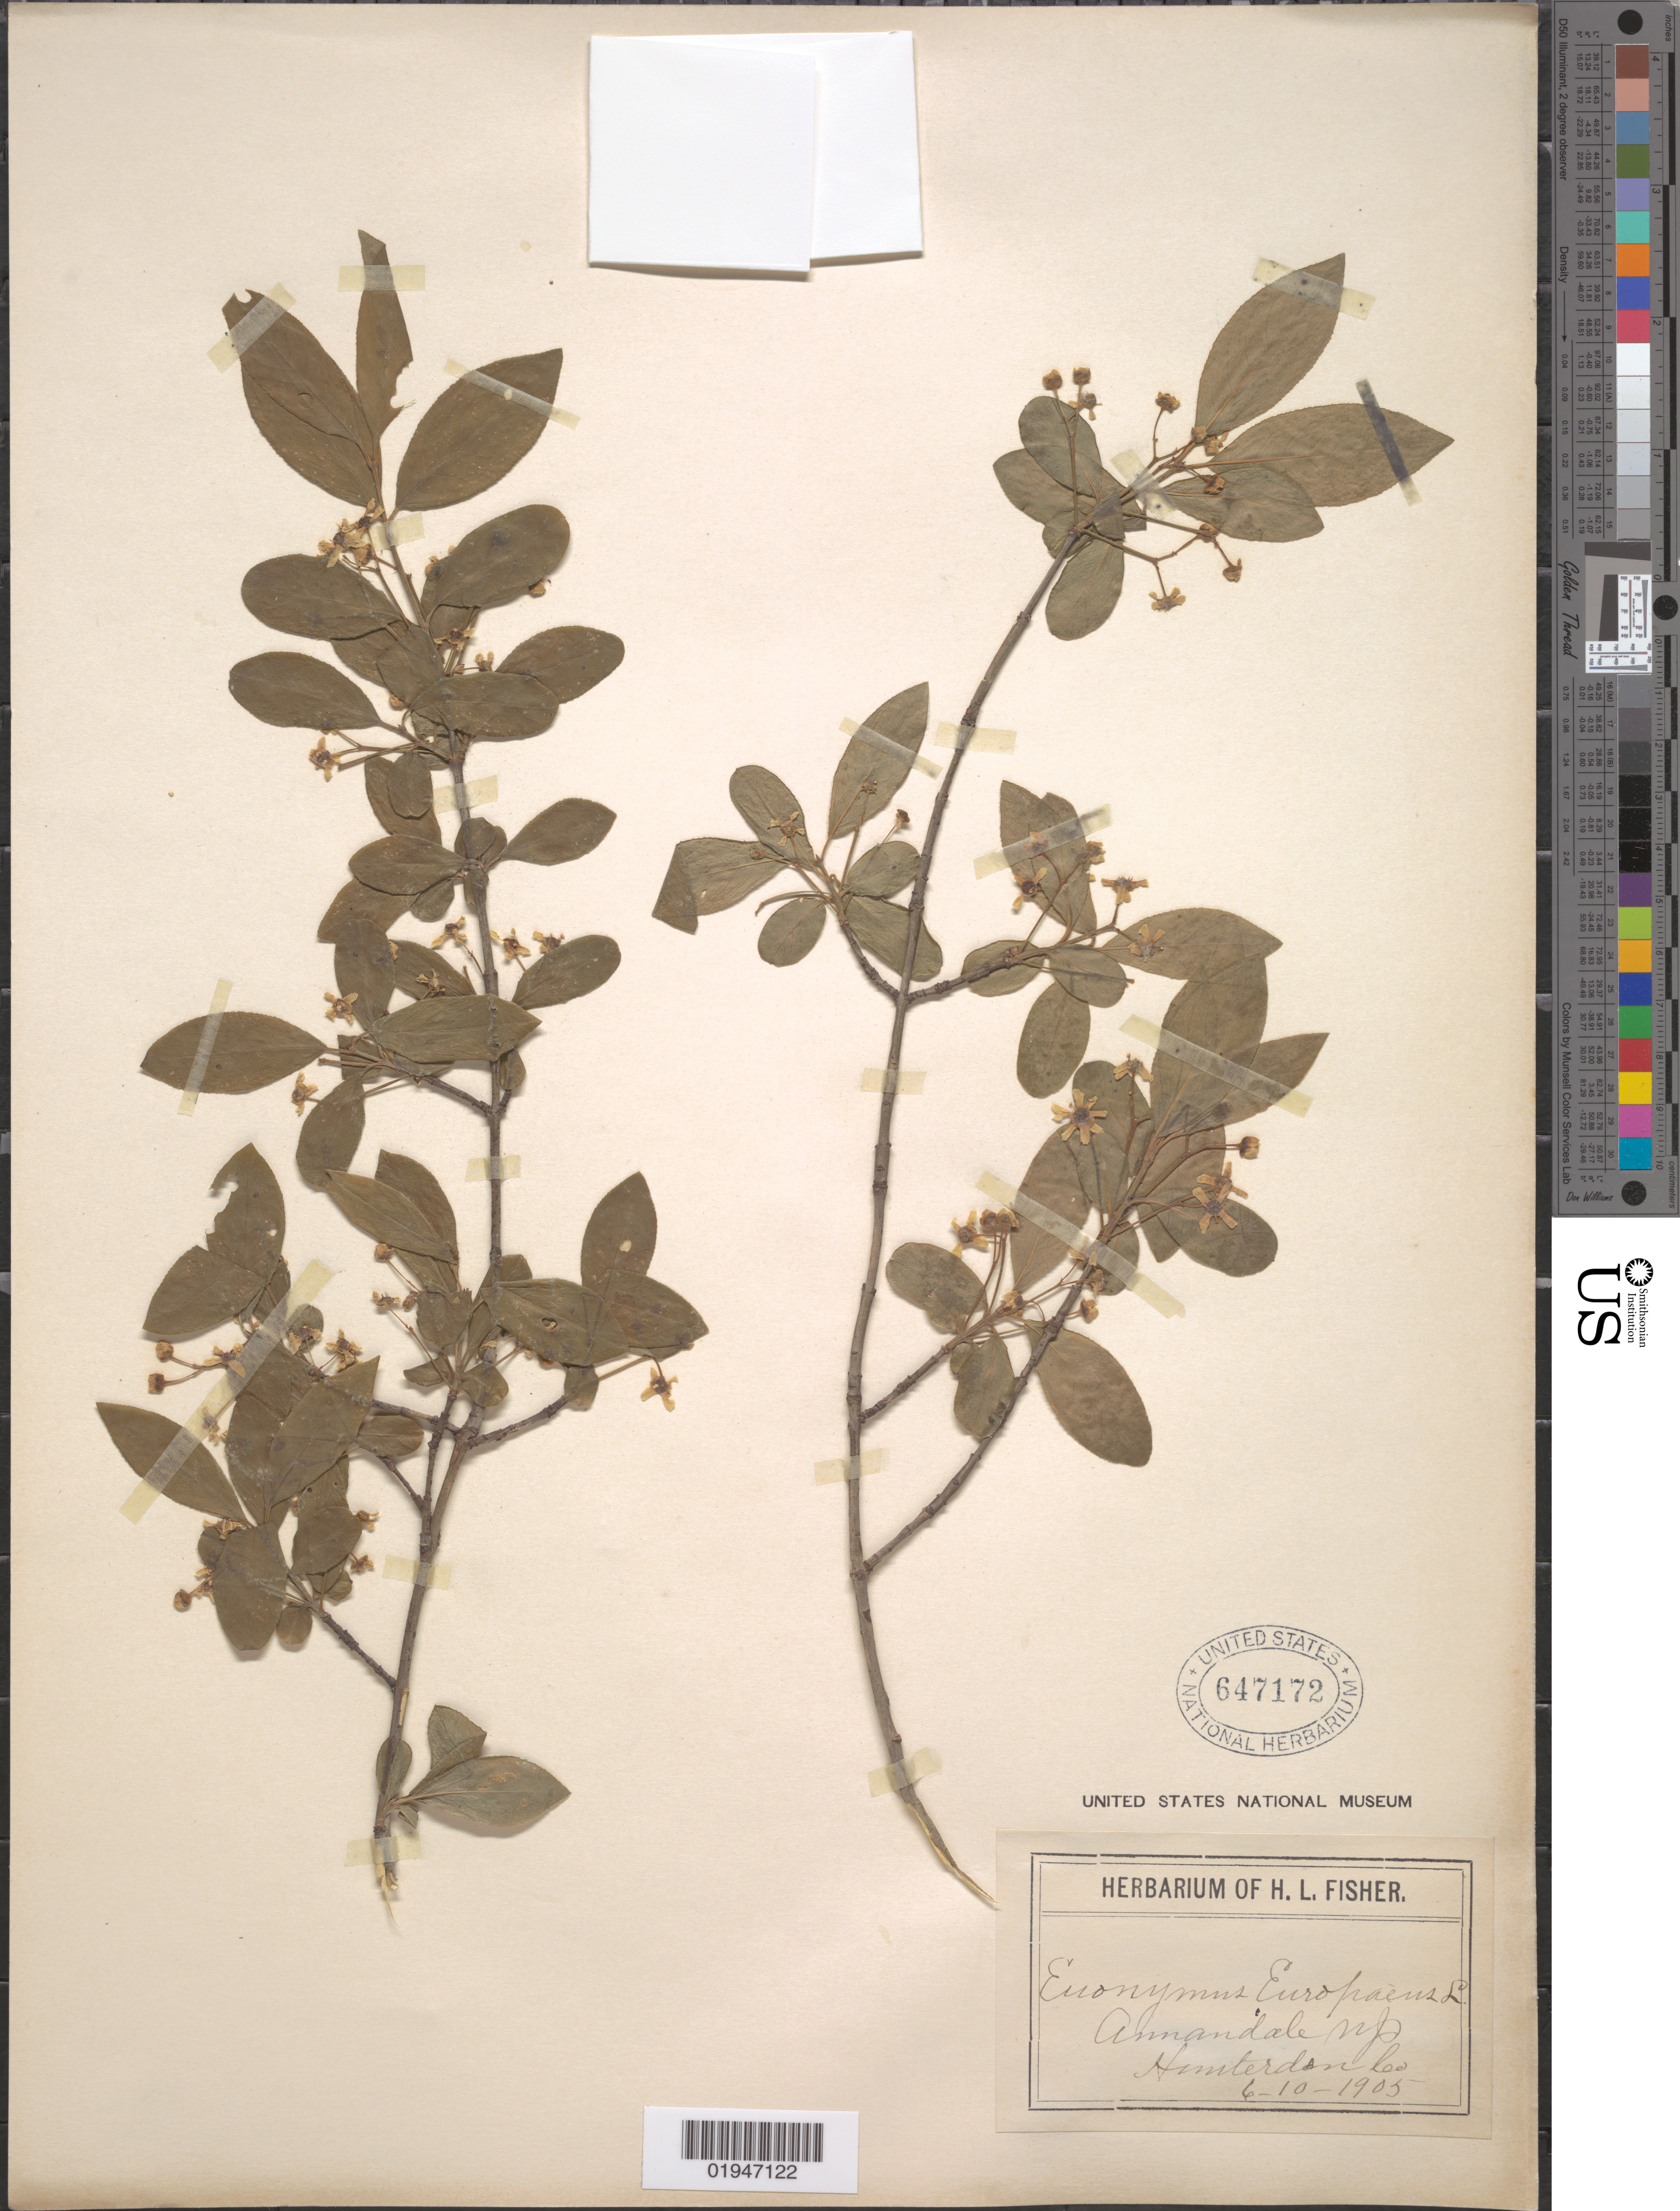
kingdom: Plantae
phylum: Tracheophyta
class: Magnoliopsida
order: Celastrales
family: Celastraceae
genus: Euonymus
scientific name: Euonymus europaeus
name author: L.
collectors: H. L. Fisher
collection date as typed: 6-10-1904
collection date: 1905-06-10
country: United States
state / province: New Jersey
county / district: Hunterdon County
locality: Annandale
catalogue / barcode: US 647172